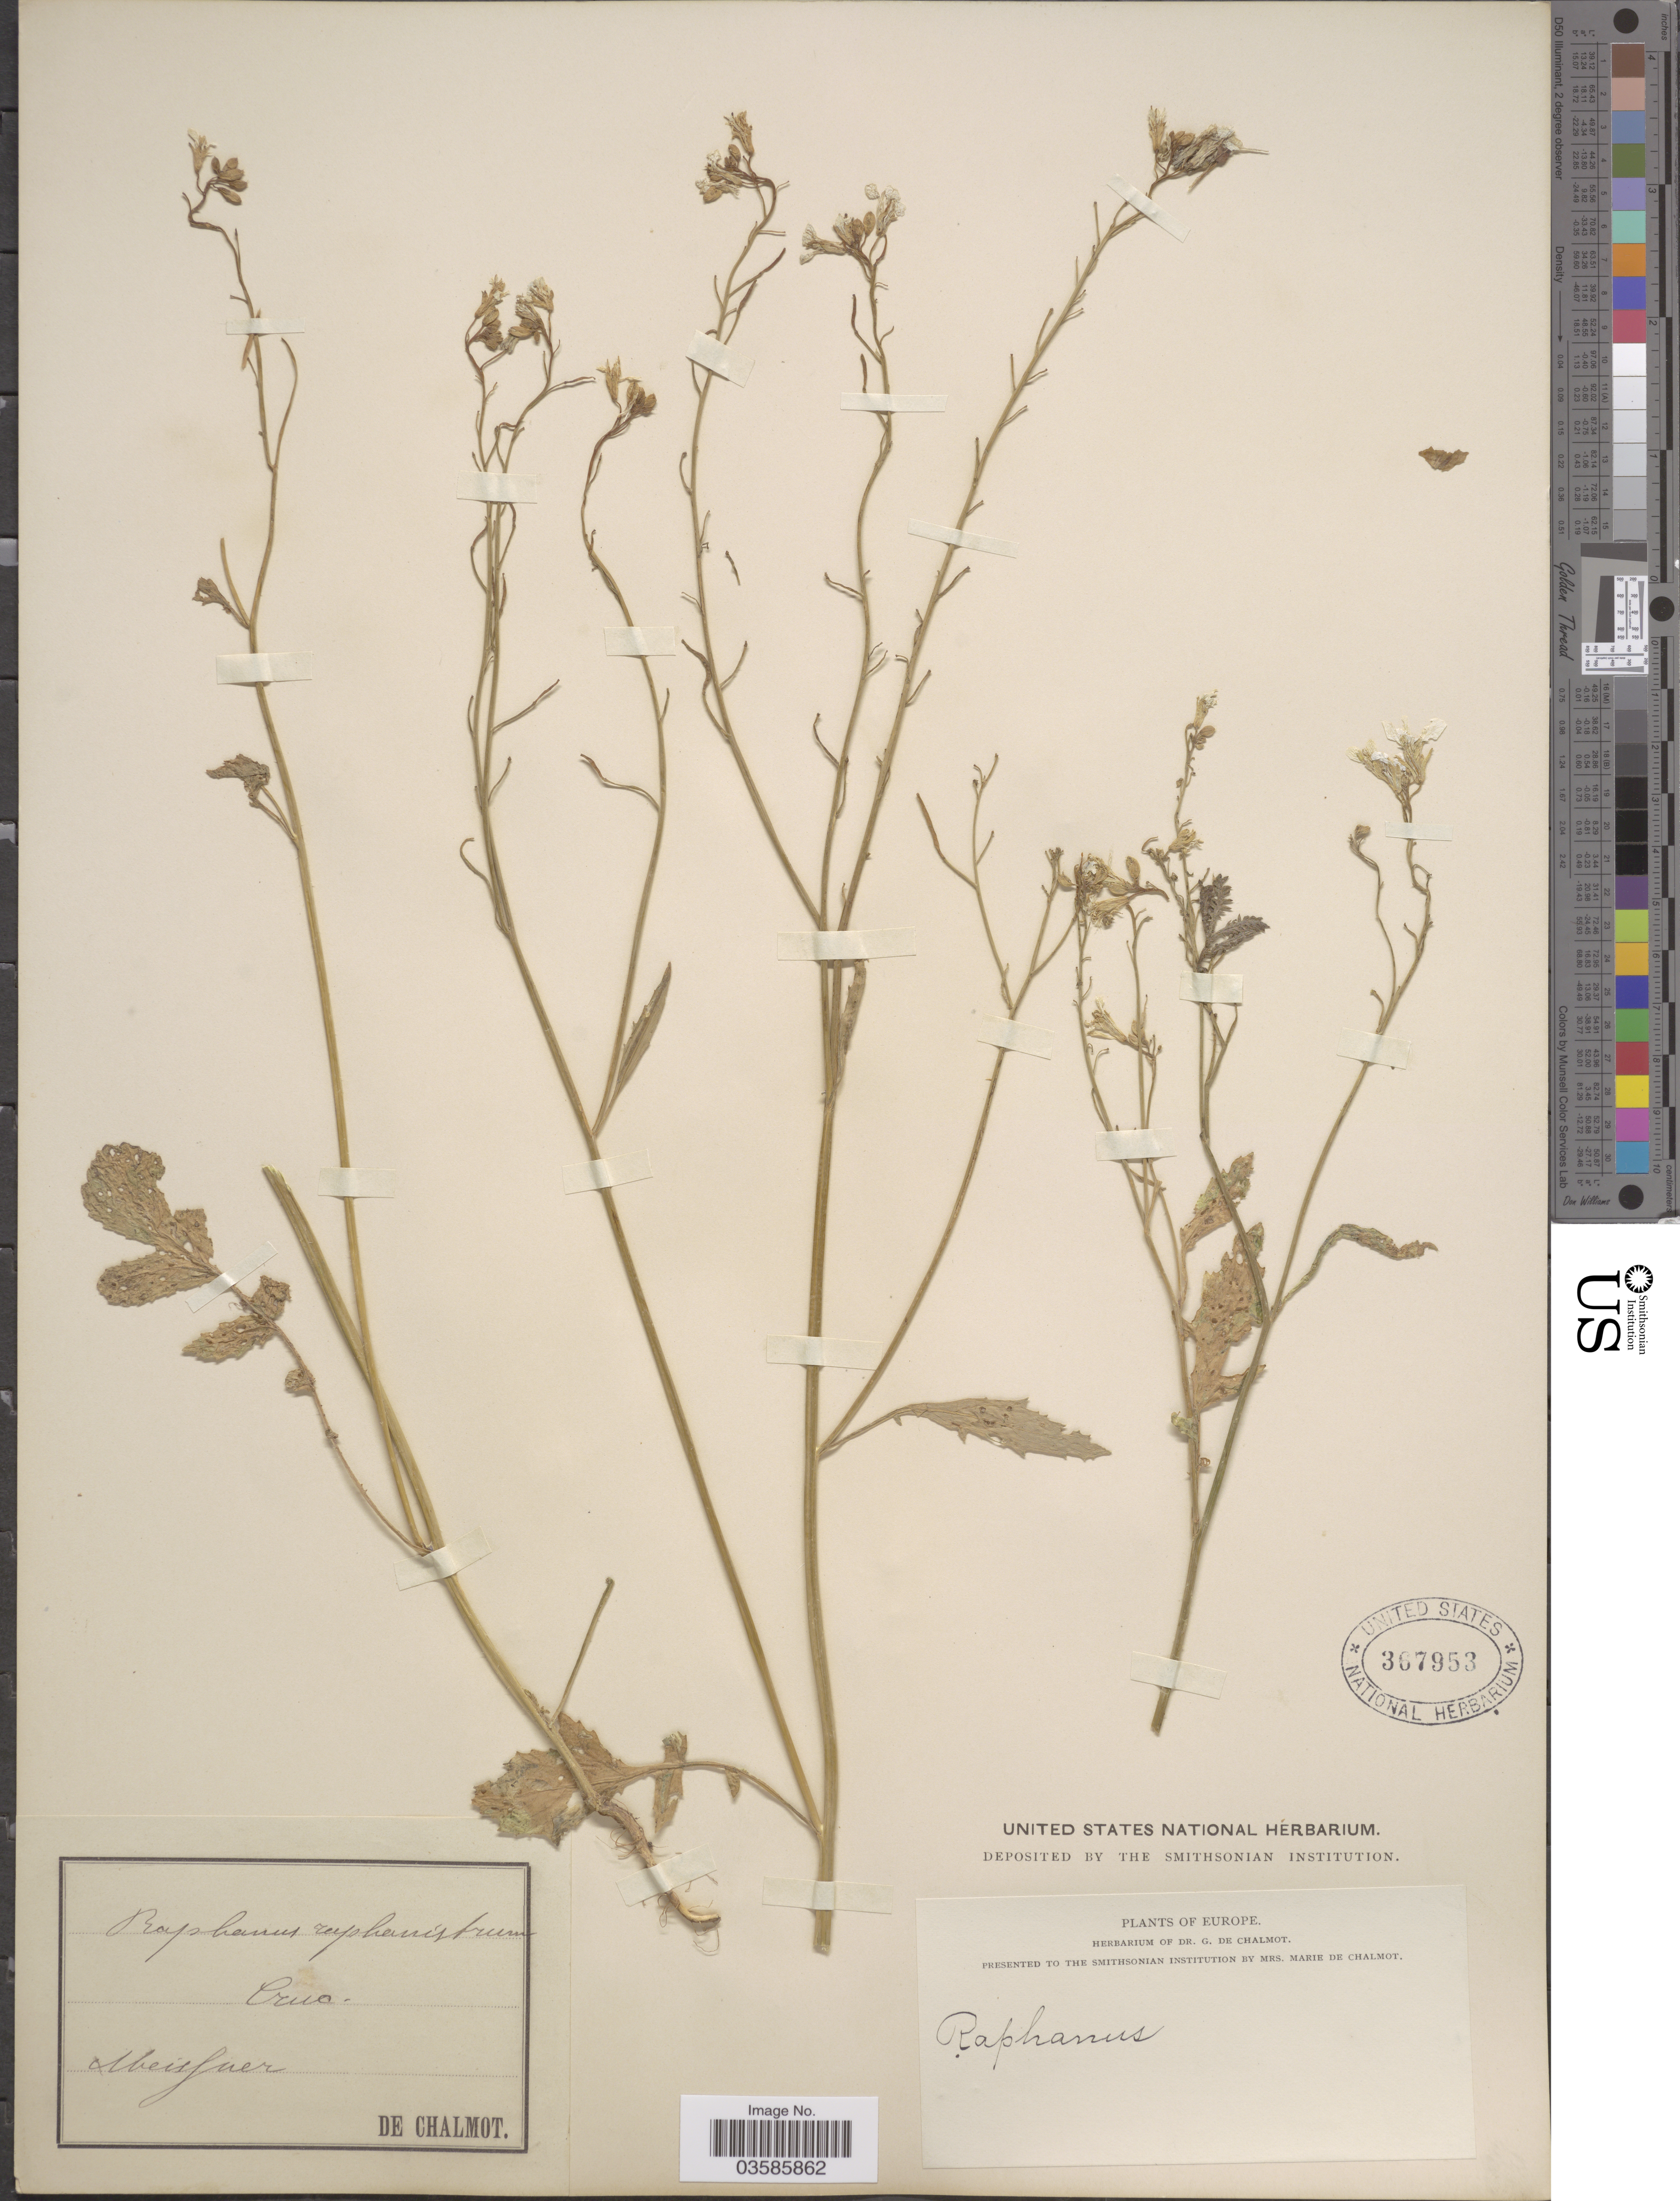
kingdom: Plantae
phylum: Tracheophyta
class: Magnoliopsida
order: Brassicales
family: Brassicaceae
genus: Raphanus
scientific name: Raphanus raphanistrum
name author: L.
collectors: G. de Chalmot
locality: Europe. Abeissner [interpreted].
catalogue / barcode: US 367953